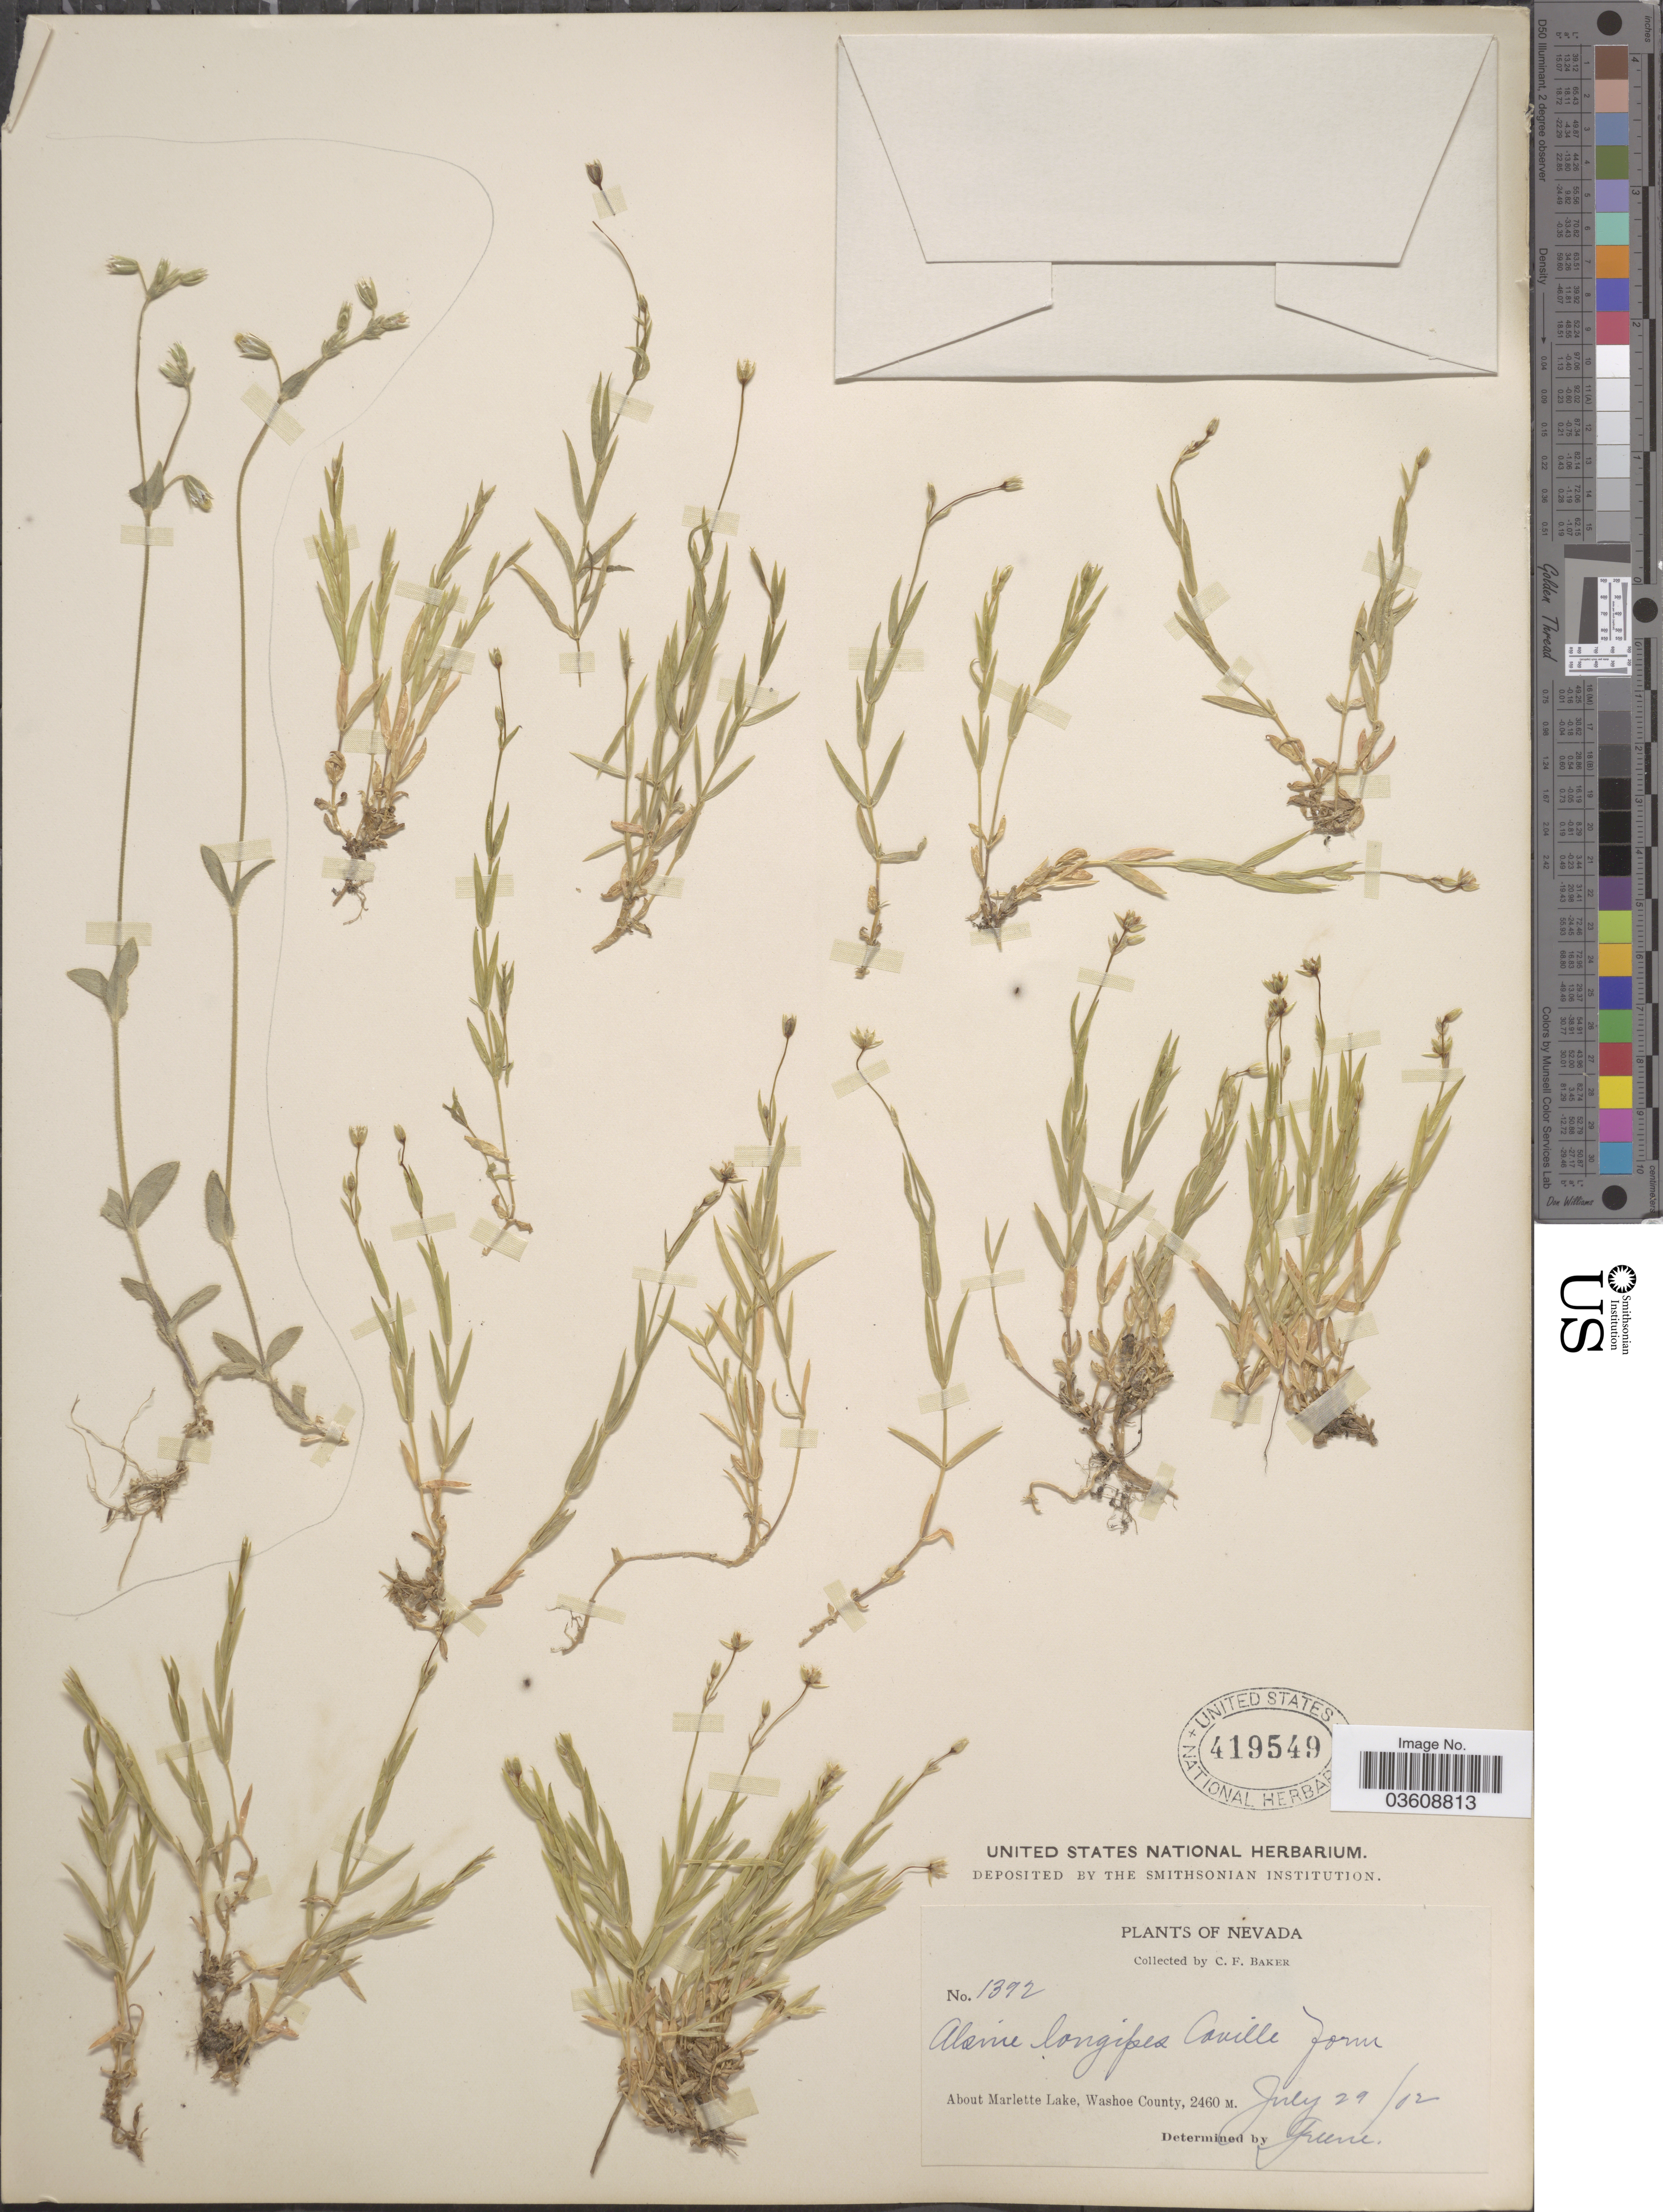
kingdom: Plantae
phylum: Tracheophyta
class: Magnoliopsida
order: Caryophyllales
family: Caryophyllaceae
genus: Stellaria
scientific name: Stellaria longipes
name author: Goldie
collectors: C. F. Baker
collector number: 1392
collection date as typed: Transcribed d/m/y: 29/7/2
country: United States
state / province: Nevada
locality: About Marlette Lake, Washoe County.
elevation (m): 2460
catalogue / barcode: US 419549